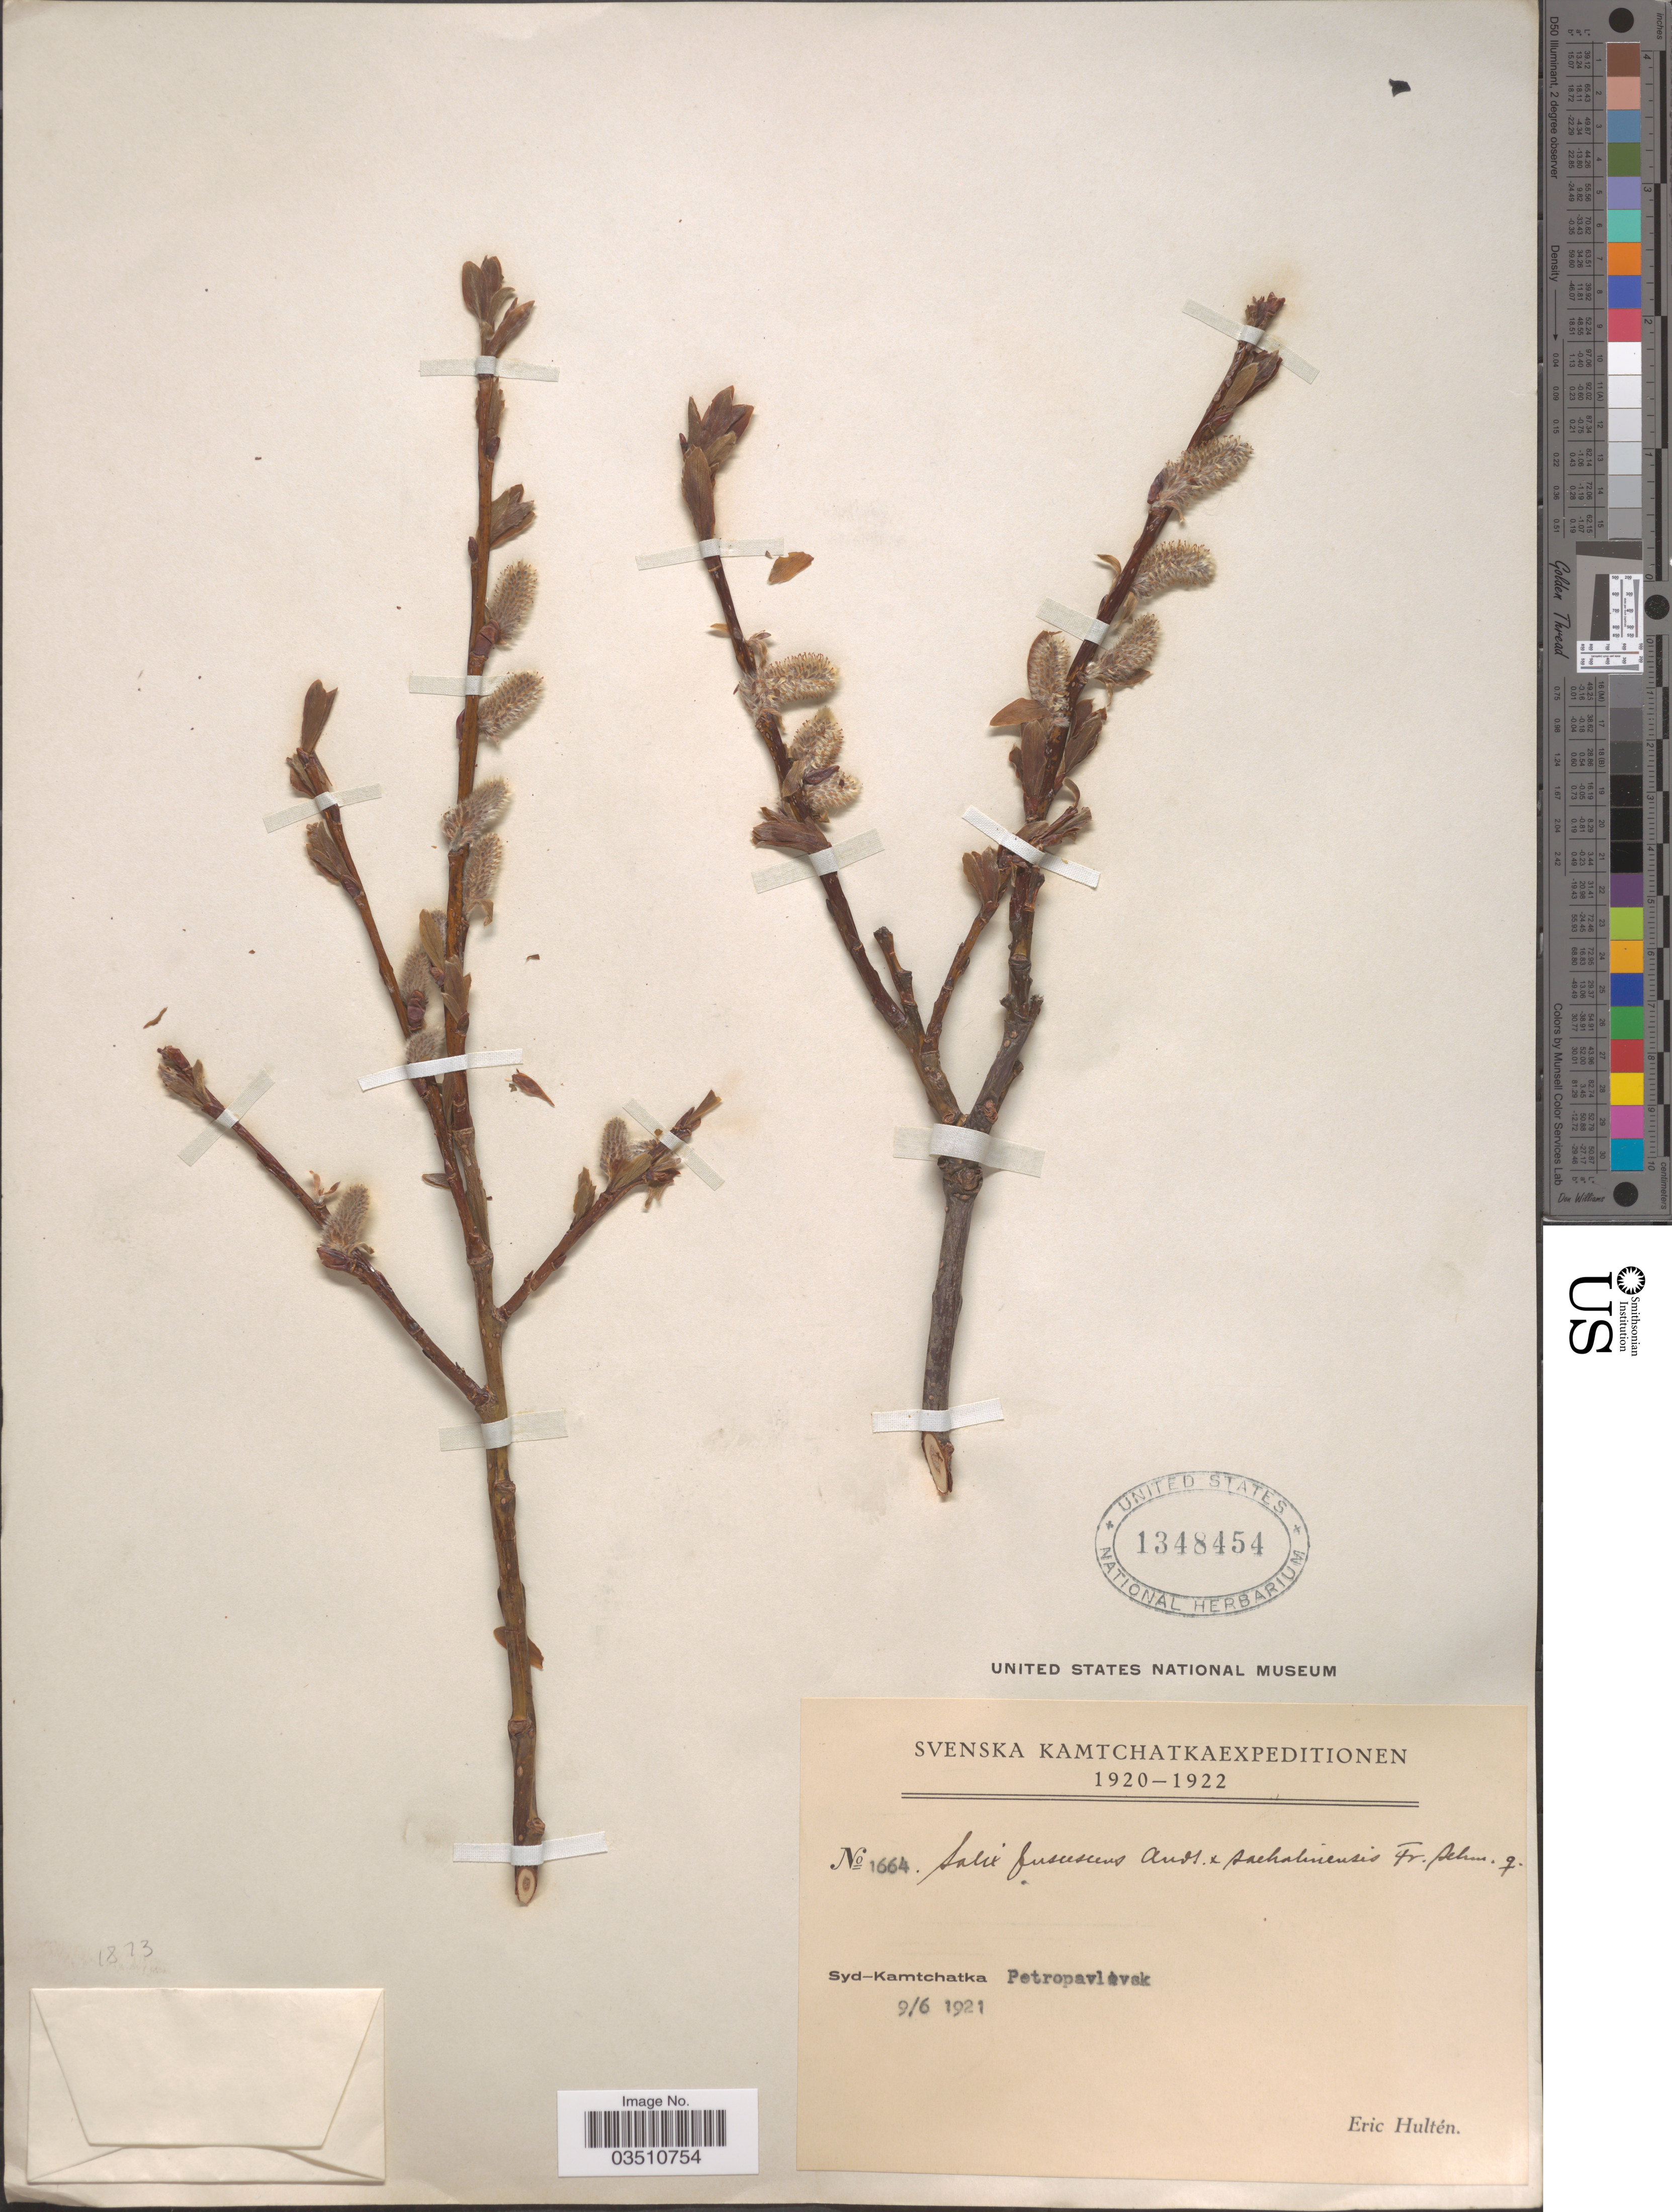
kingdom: Plantae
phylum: Tracheophyta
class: Magnoliopsida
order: Malpighiales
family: Salicaceae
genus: Salix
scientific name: Salix fuscescens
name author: Andersson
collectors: E. G. Hultén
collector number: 1664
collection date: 1921-06-09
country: Russian Federation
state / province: Kamchatka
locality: Syd-Kamtchatka Petropavlovsk.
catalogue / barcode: US 1348454